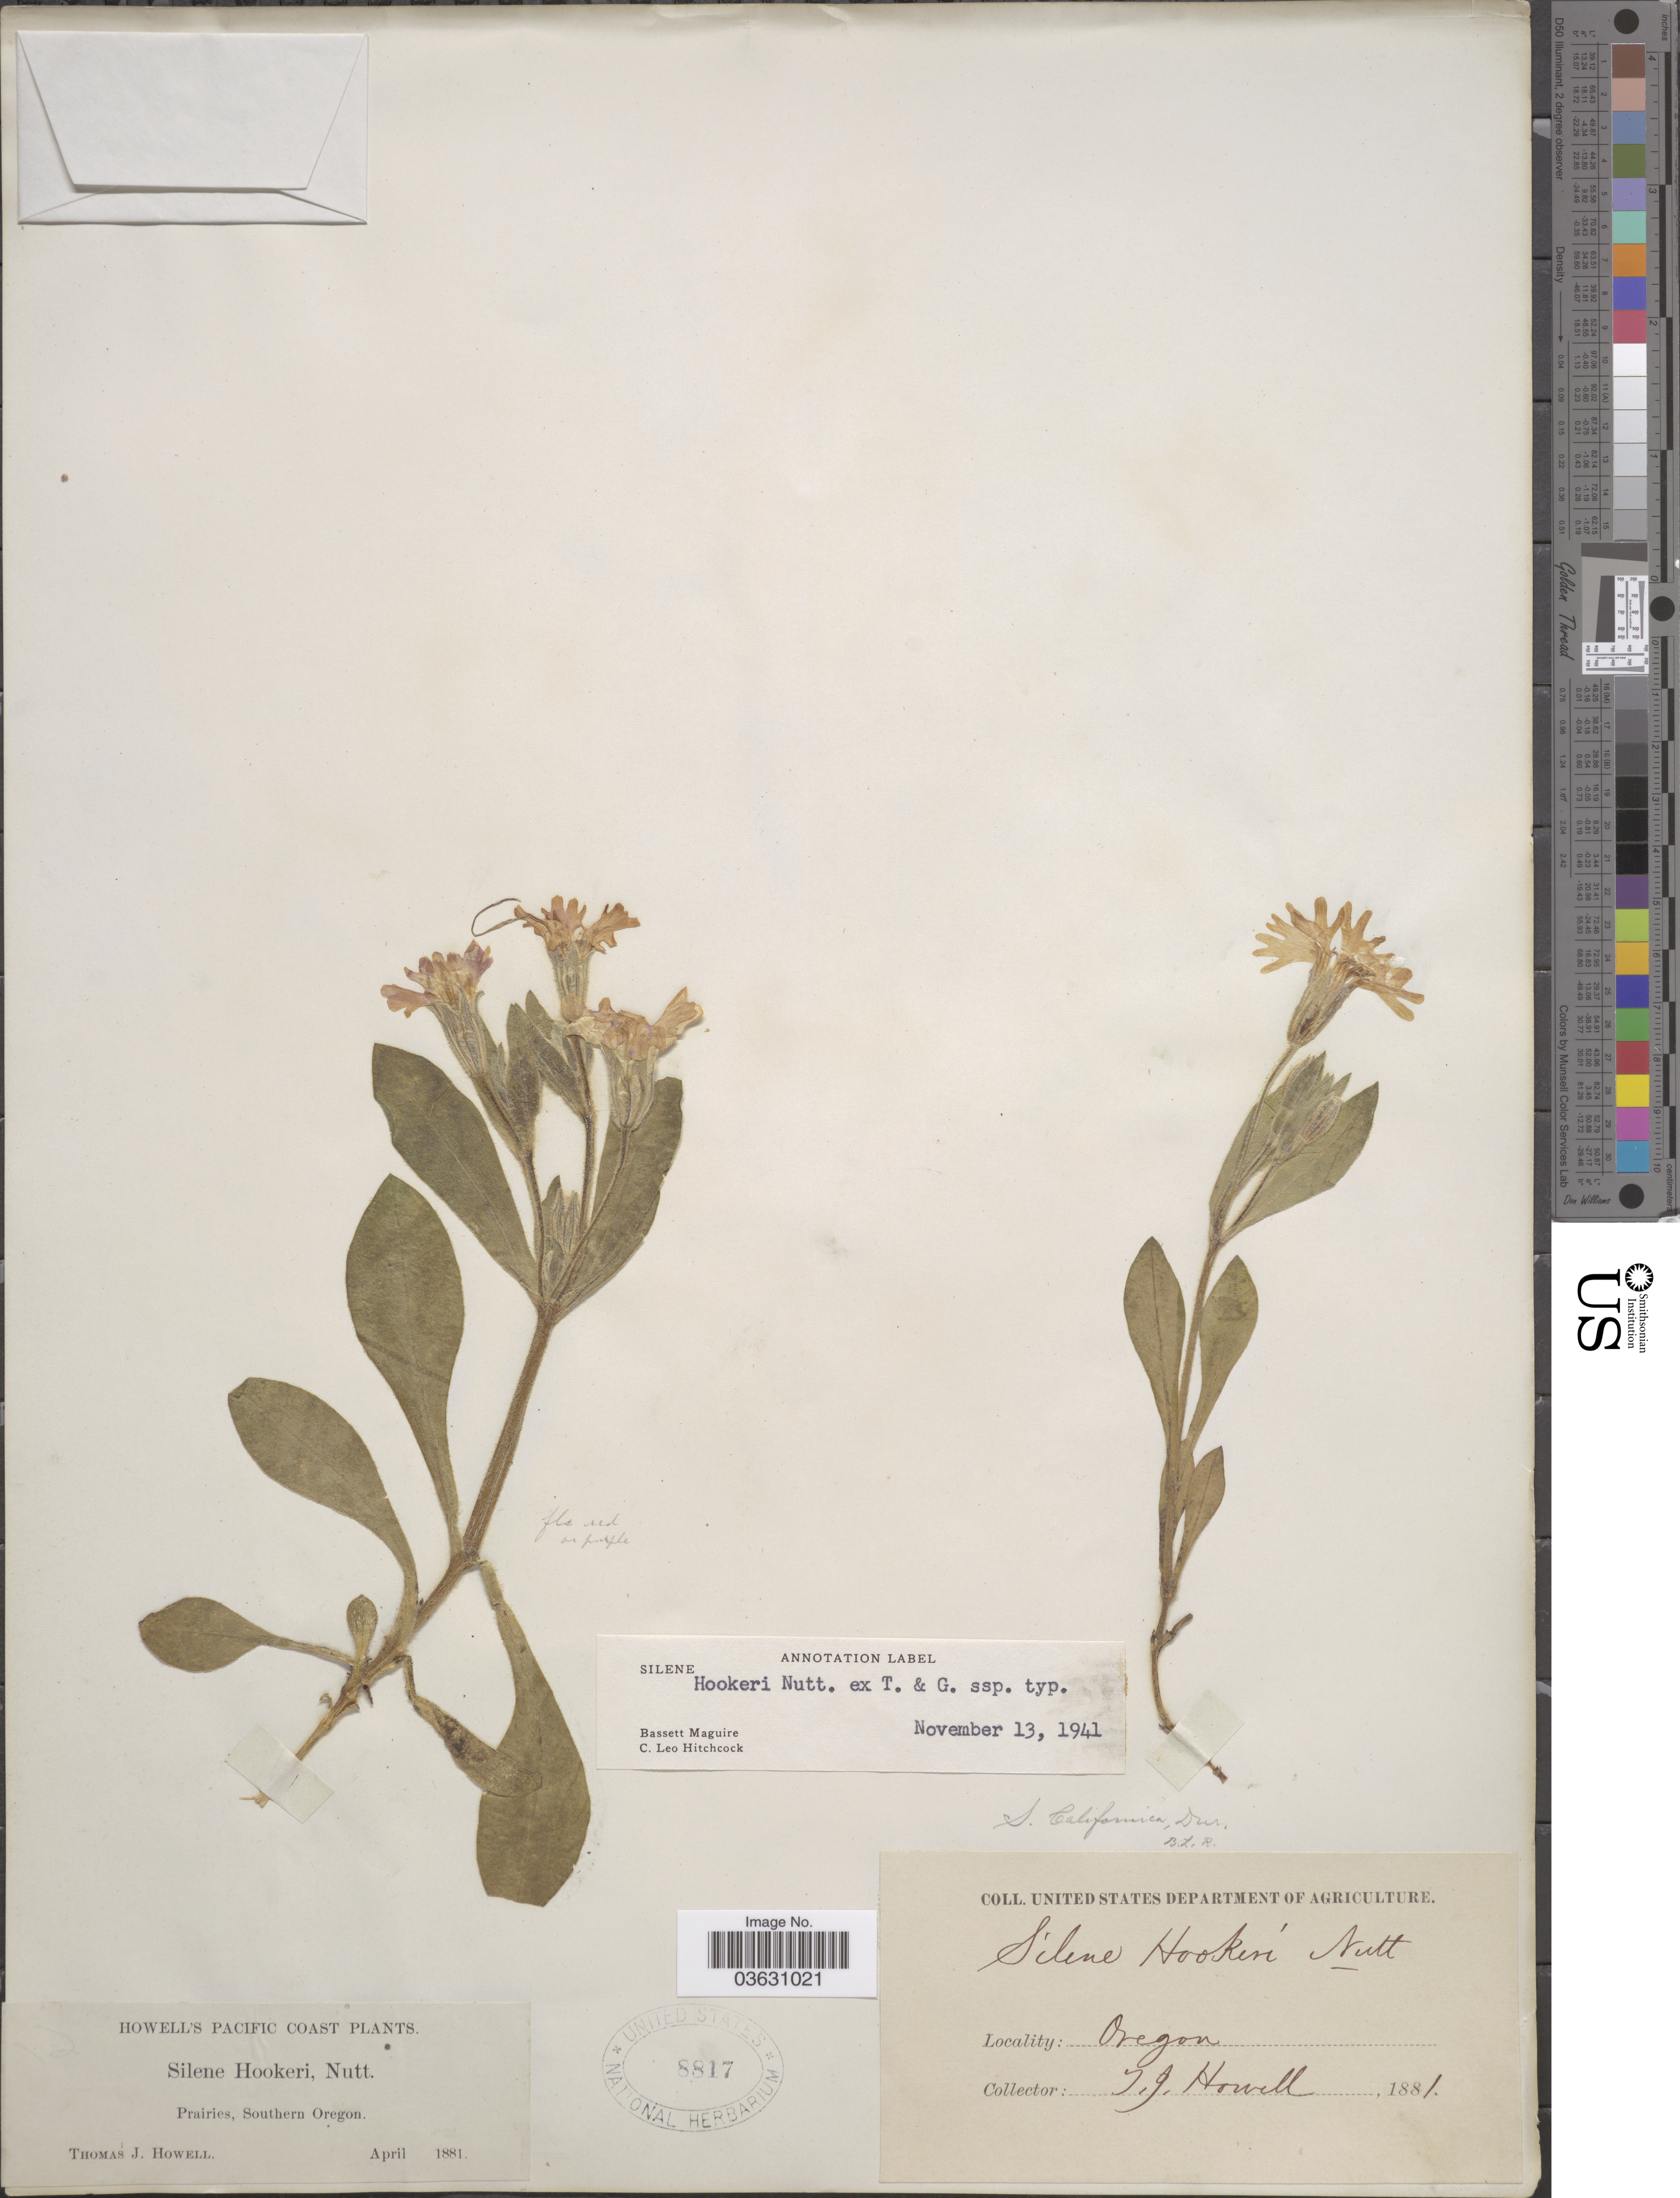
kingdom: Plantae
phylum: Tracheophyta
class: Magnoliopsida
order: Caryophyllales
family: Caryophyllaceae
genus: Silene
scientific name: Silene hookeri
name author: Nutt.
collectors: T. J. Howell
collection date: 1881-04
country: United States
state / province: Oregon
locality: Pacific Coast. Southern Oregon.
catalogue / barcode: US 8817